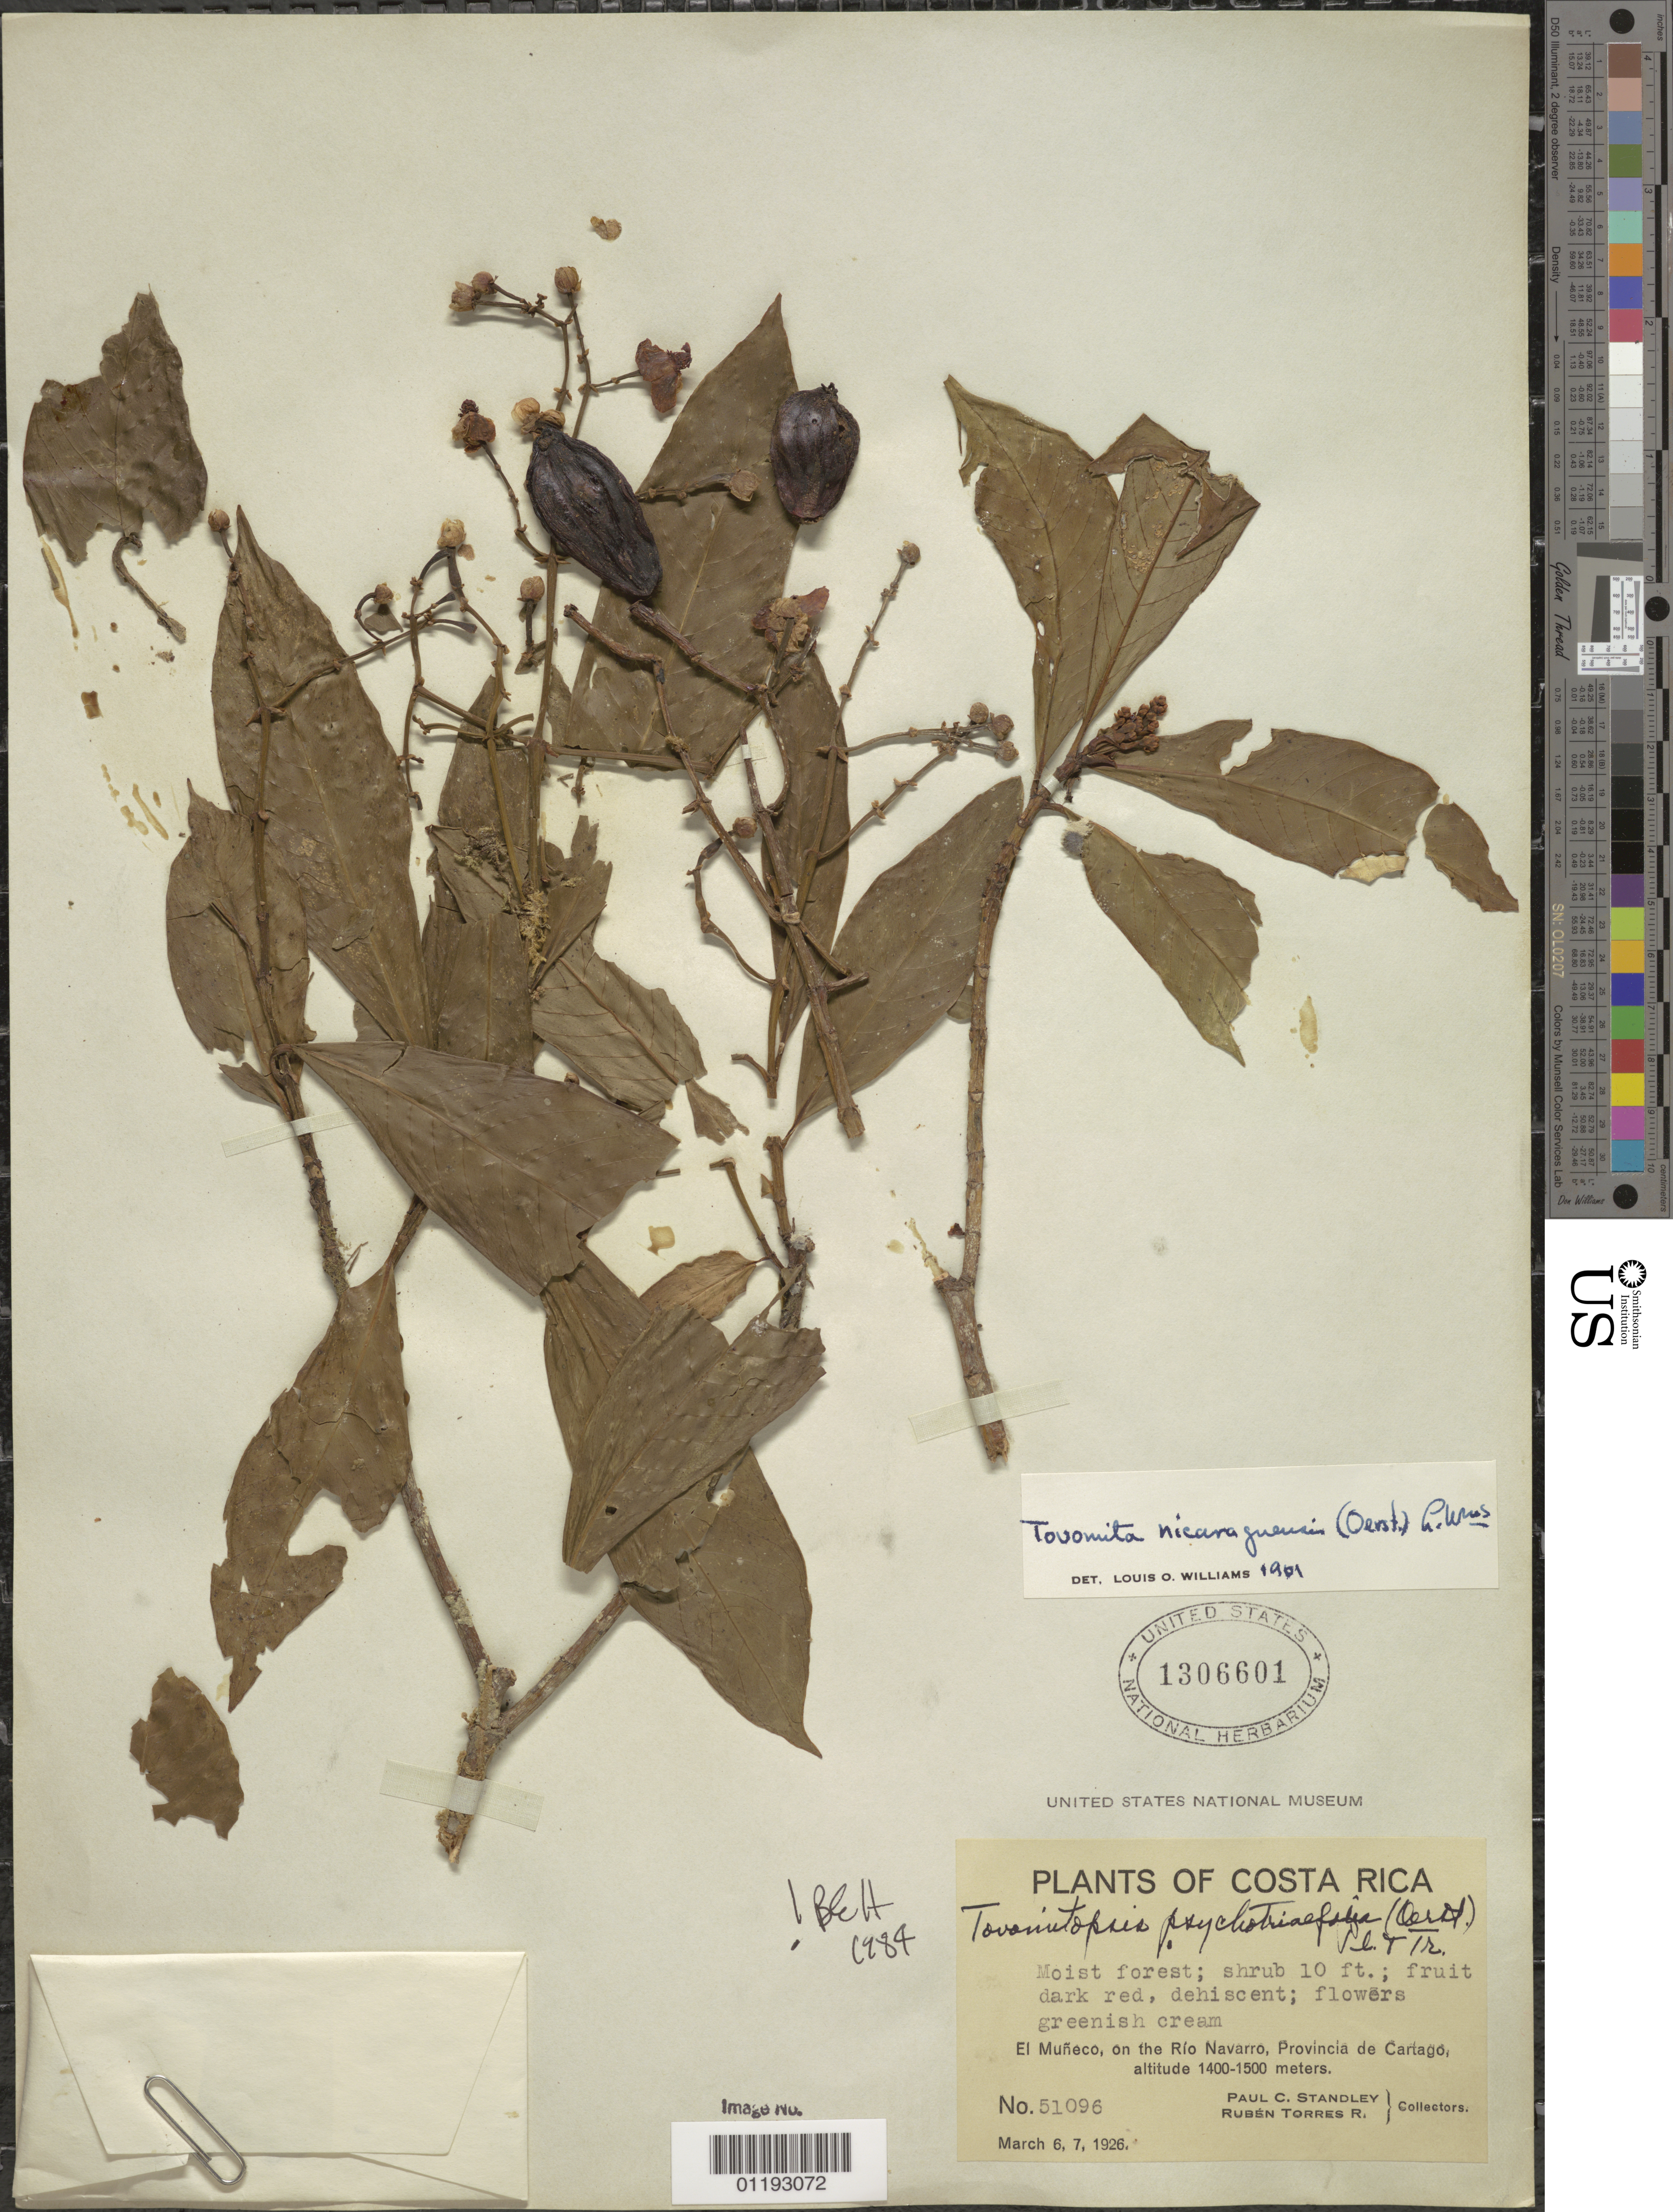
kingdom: Plantae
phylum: Tracheophyta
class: Magnoliopsida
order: Malpighiales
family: Clusiaceae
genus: Tovomitopsis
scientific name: Tovomitopsis psychotriaefolia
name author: Oerst. et al.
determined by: Hammel, --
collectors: P. C. Standley & R. Torres R.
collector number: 51096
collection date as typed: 06 Mar 1926 to 07 Mar 1926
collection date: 1926-03-06/1926-03-07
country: Costa Rica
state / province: Cartago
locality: El Muñeco, on the Río Navarro, Provincia de Cartago.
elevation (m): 1500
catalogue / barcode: US 1306601